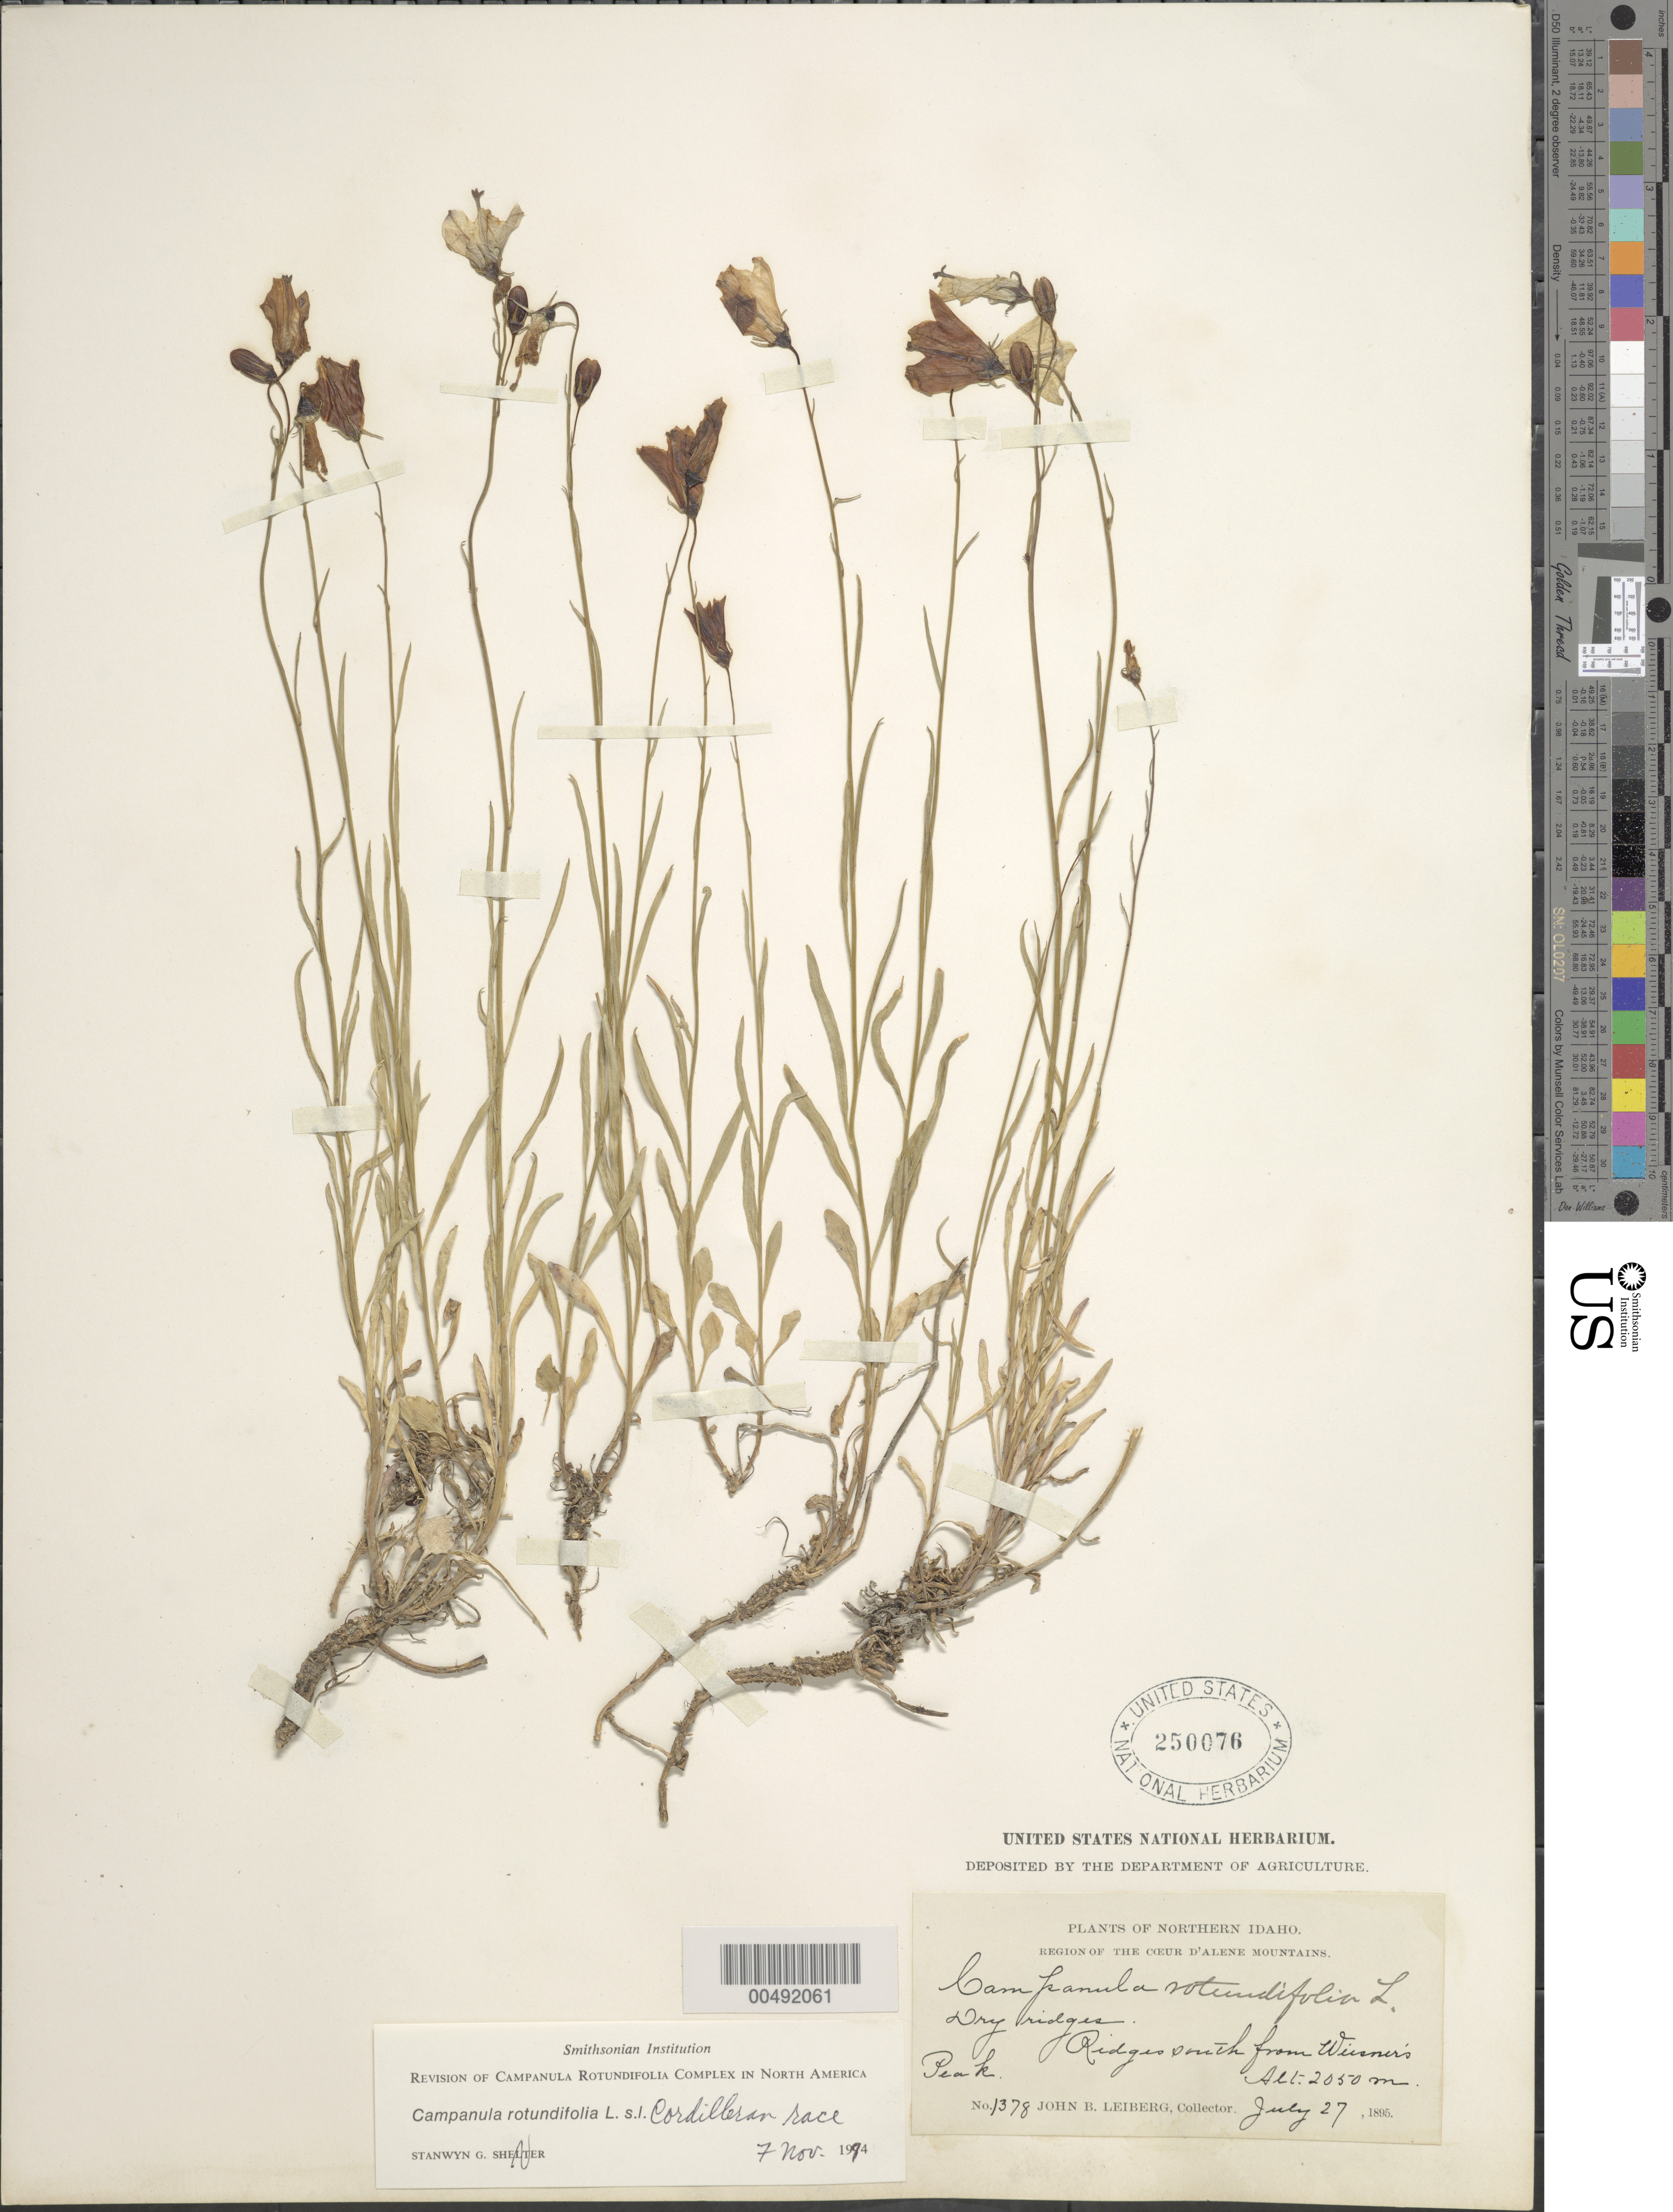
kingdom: Plantae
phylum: Tracheophyta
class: Magnoliopsida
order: Asterales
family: Campanulaceae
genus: Campanula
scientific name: Campanula rotundifolia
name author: L.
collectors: J. Leiberg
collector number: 1378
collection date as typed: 27 Jul 1895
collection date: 1895-07-27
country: United States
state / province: Idaho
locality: region of Coeur d'Alene Mountains, ridges S. from Wiesner's Peak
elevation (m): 2050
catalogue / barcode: US 250076